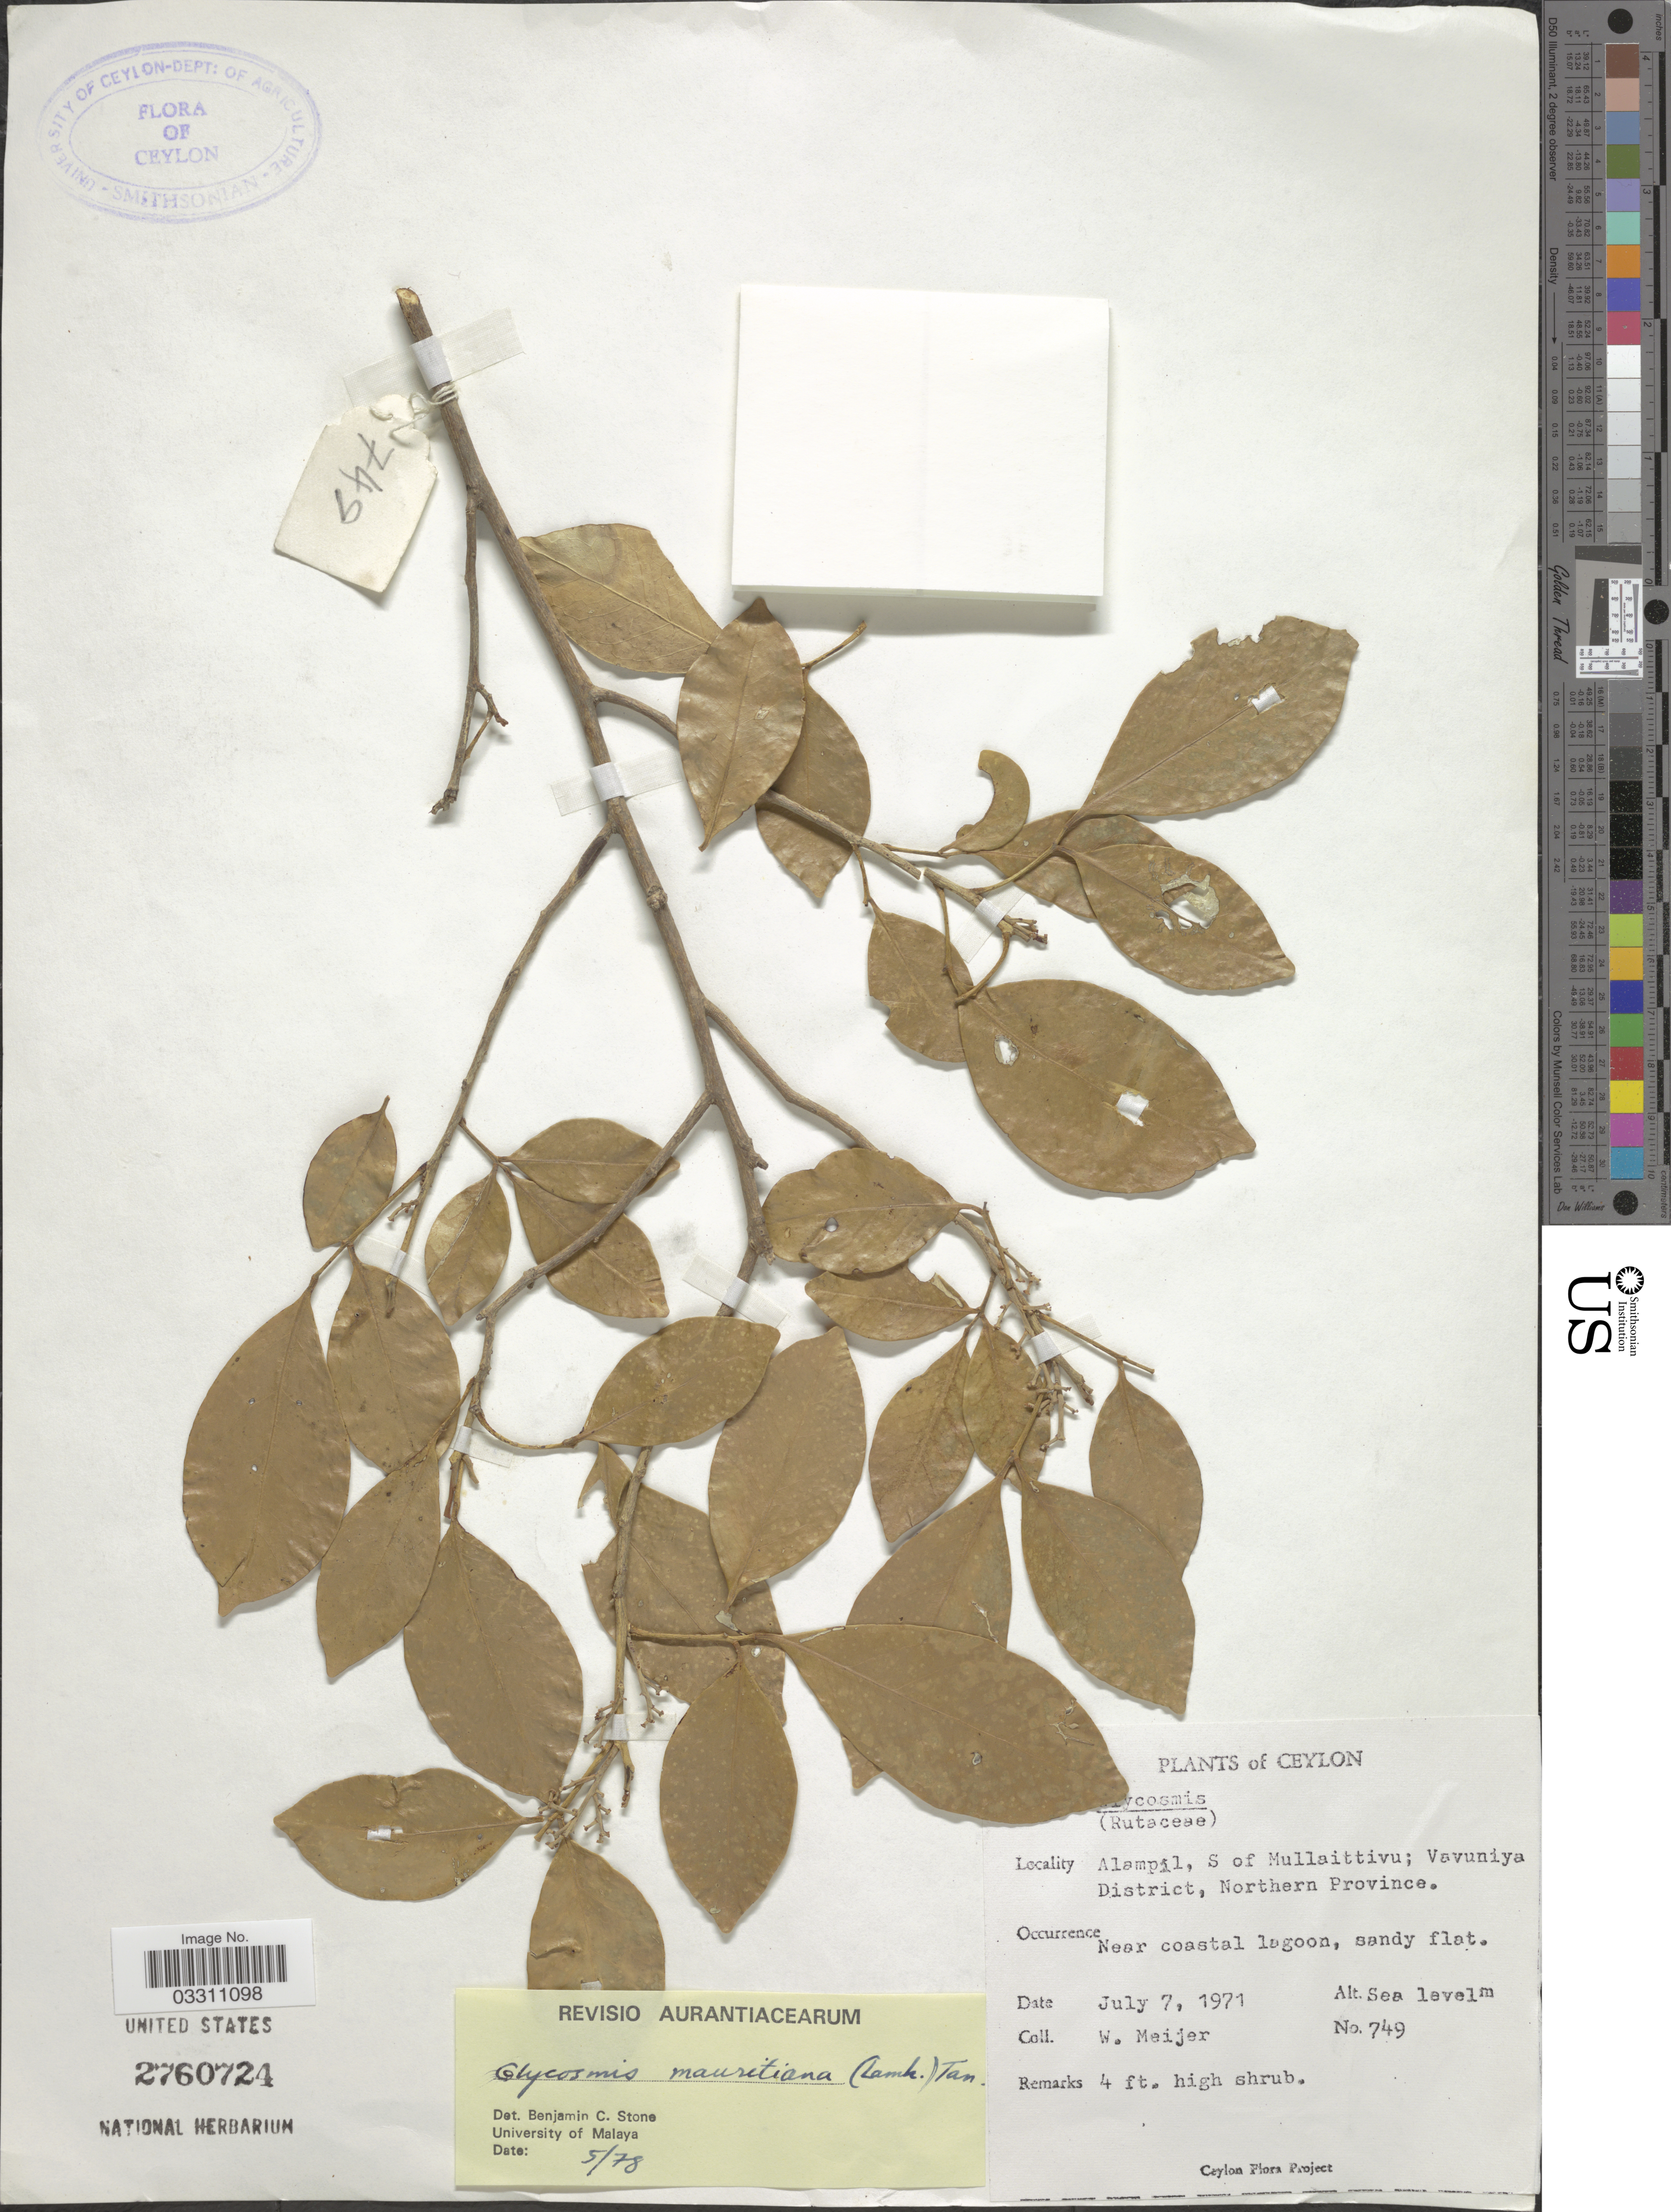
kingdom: Plantae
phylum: Tracheophyta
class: Magnoliopsida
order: Sapindales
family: Rutaceae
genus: Glycosmis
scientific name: Glycosmis mauritiana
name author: (Lamkey) Tanaka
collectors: W. Meijer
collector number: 749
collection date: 1971-07-07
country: Sri Lanka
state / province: Northern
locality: Ceylon, Alampil, S of Mullaittivu; Vavuniya District.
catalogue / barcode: US 2760724